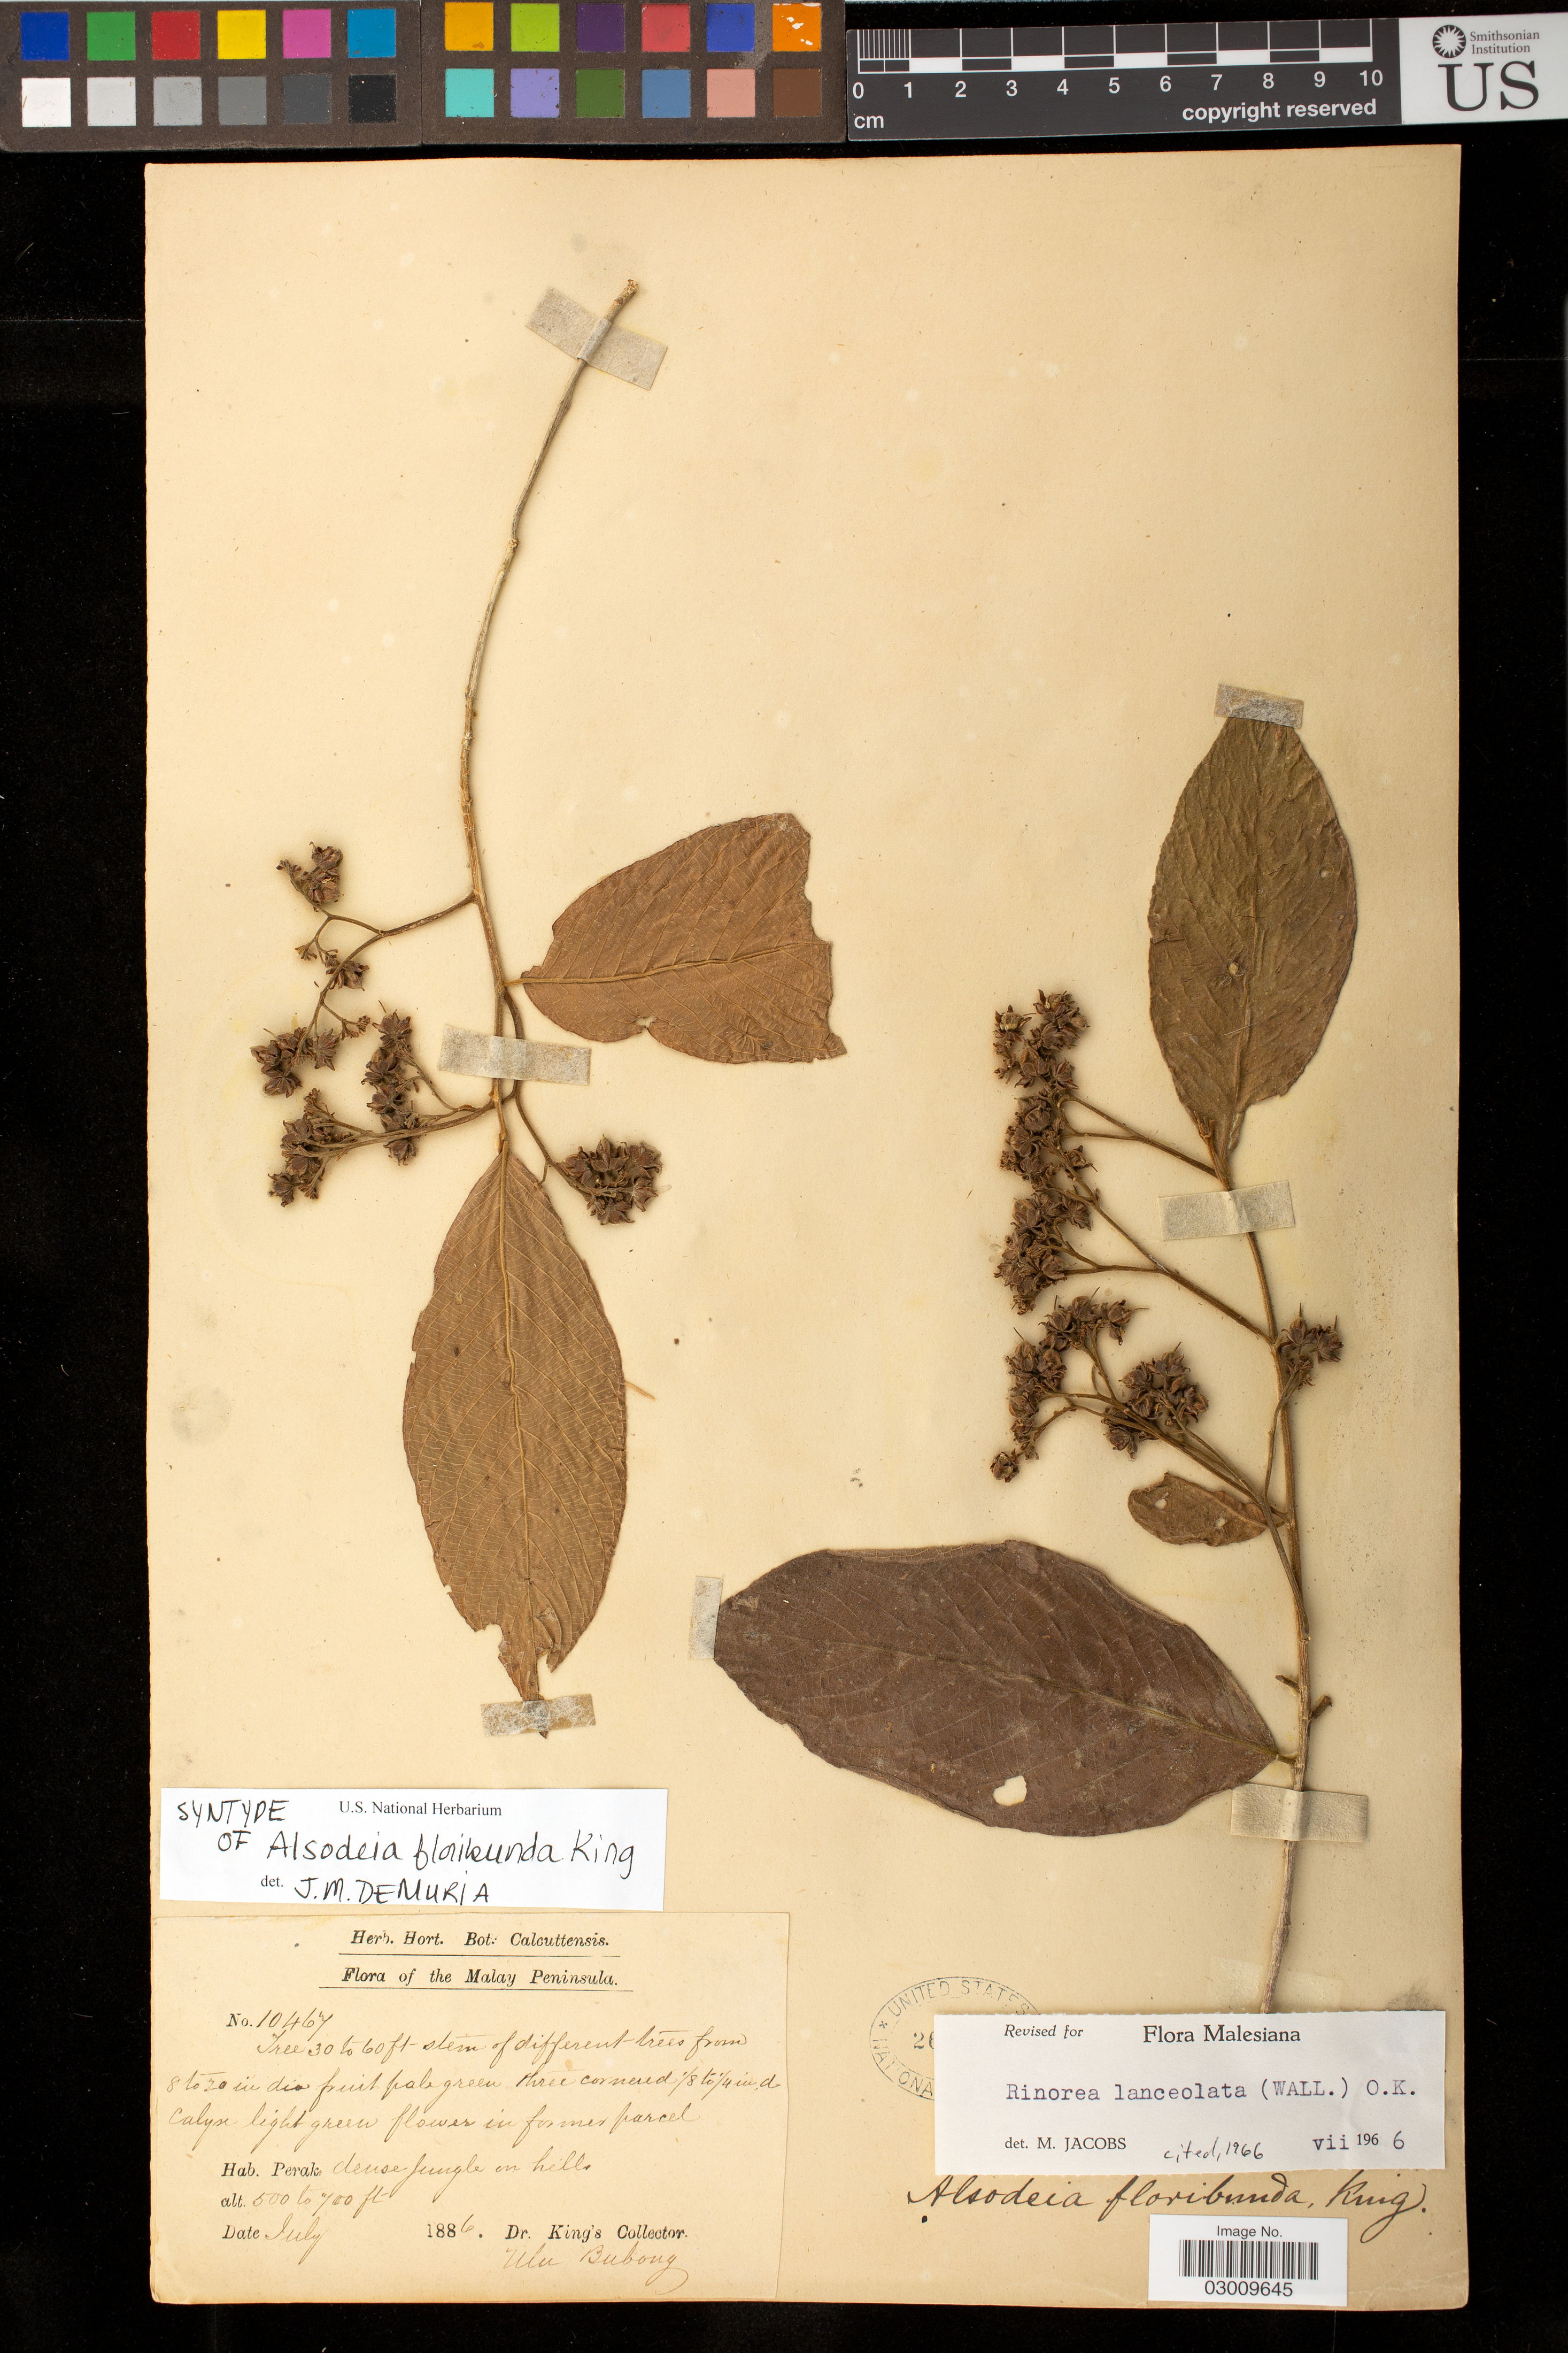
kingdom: Plantae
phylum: Tracheophyta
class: Magnoliopsida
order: Malpighiales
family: Violaceae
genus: Alsodeia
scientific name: Alsodeia floribunda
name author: King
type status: Syntype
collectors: Dr. King's collector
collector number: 10467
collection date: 1886-07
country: Malaysia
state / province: Perak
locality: Malay Peninsula. Dense jungle on hills.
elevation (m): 152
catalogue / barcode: US 261817